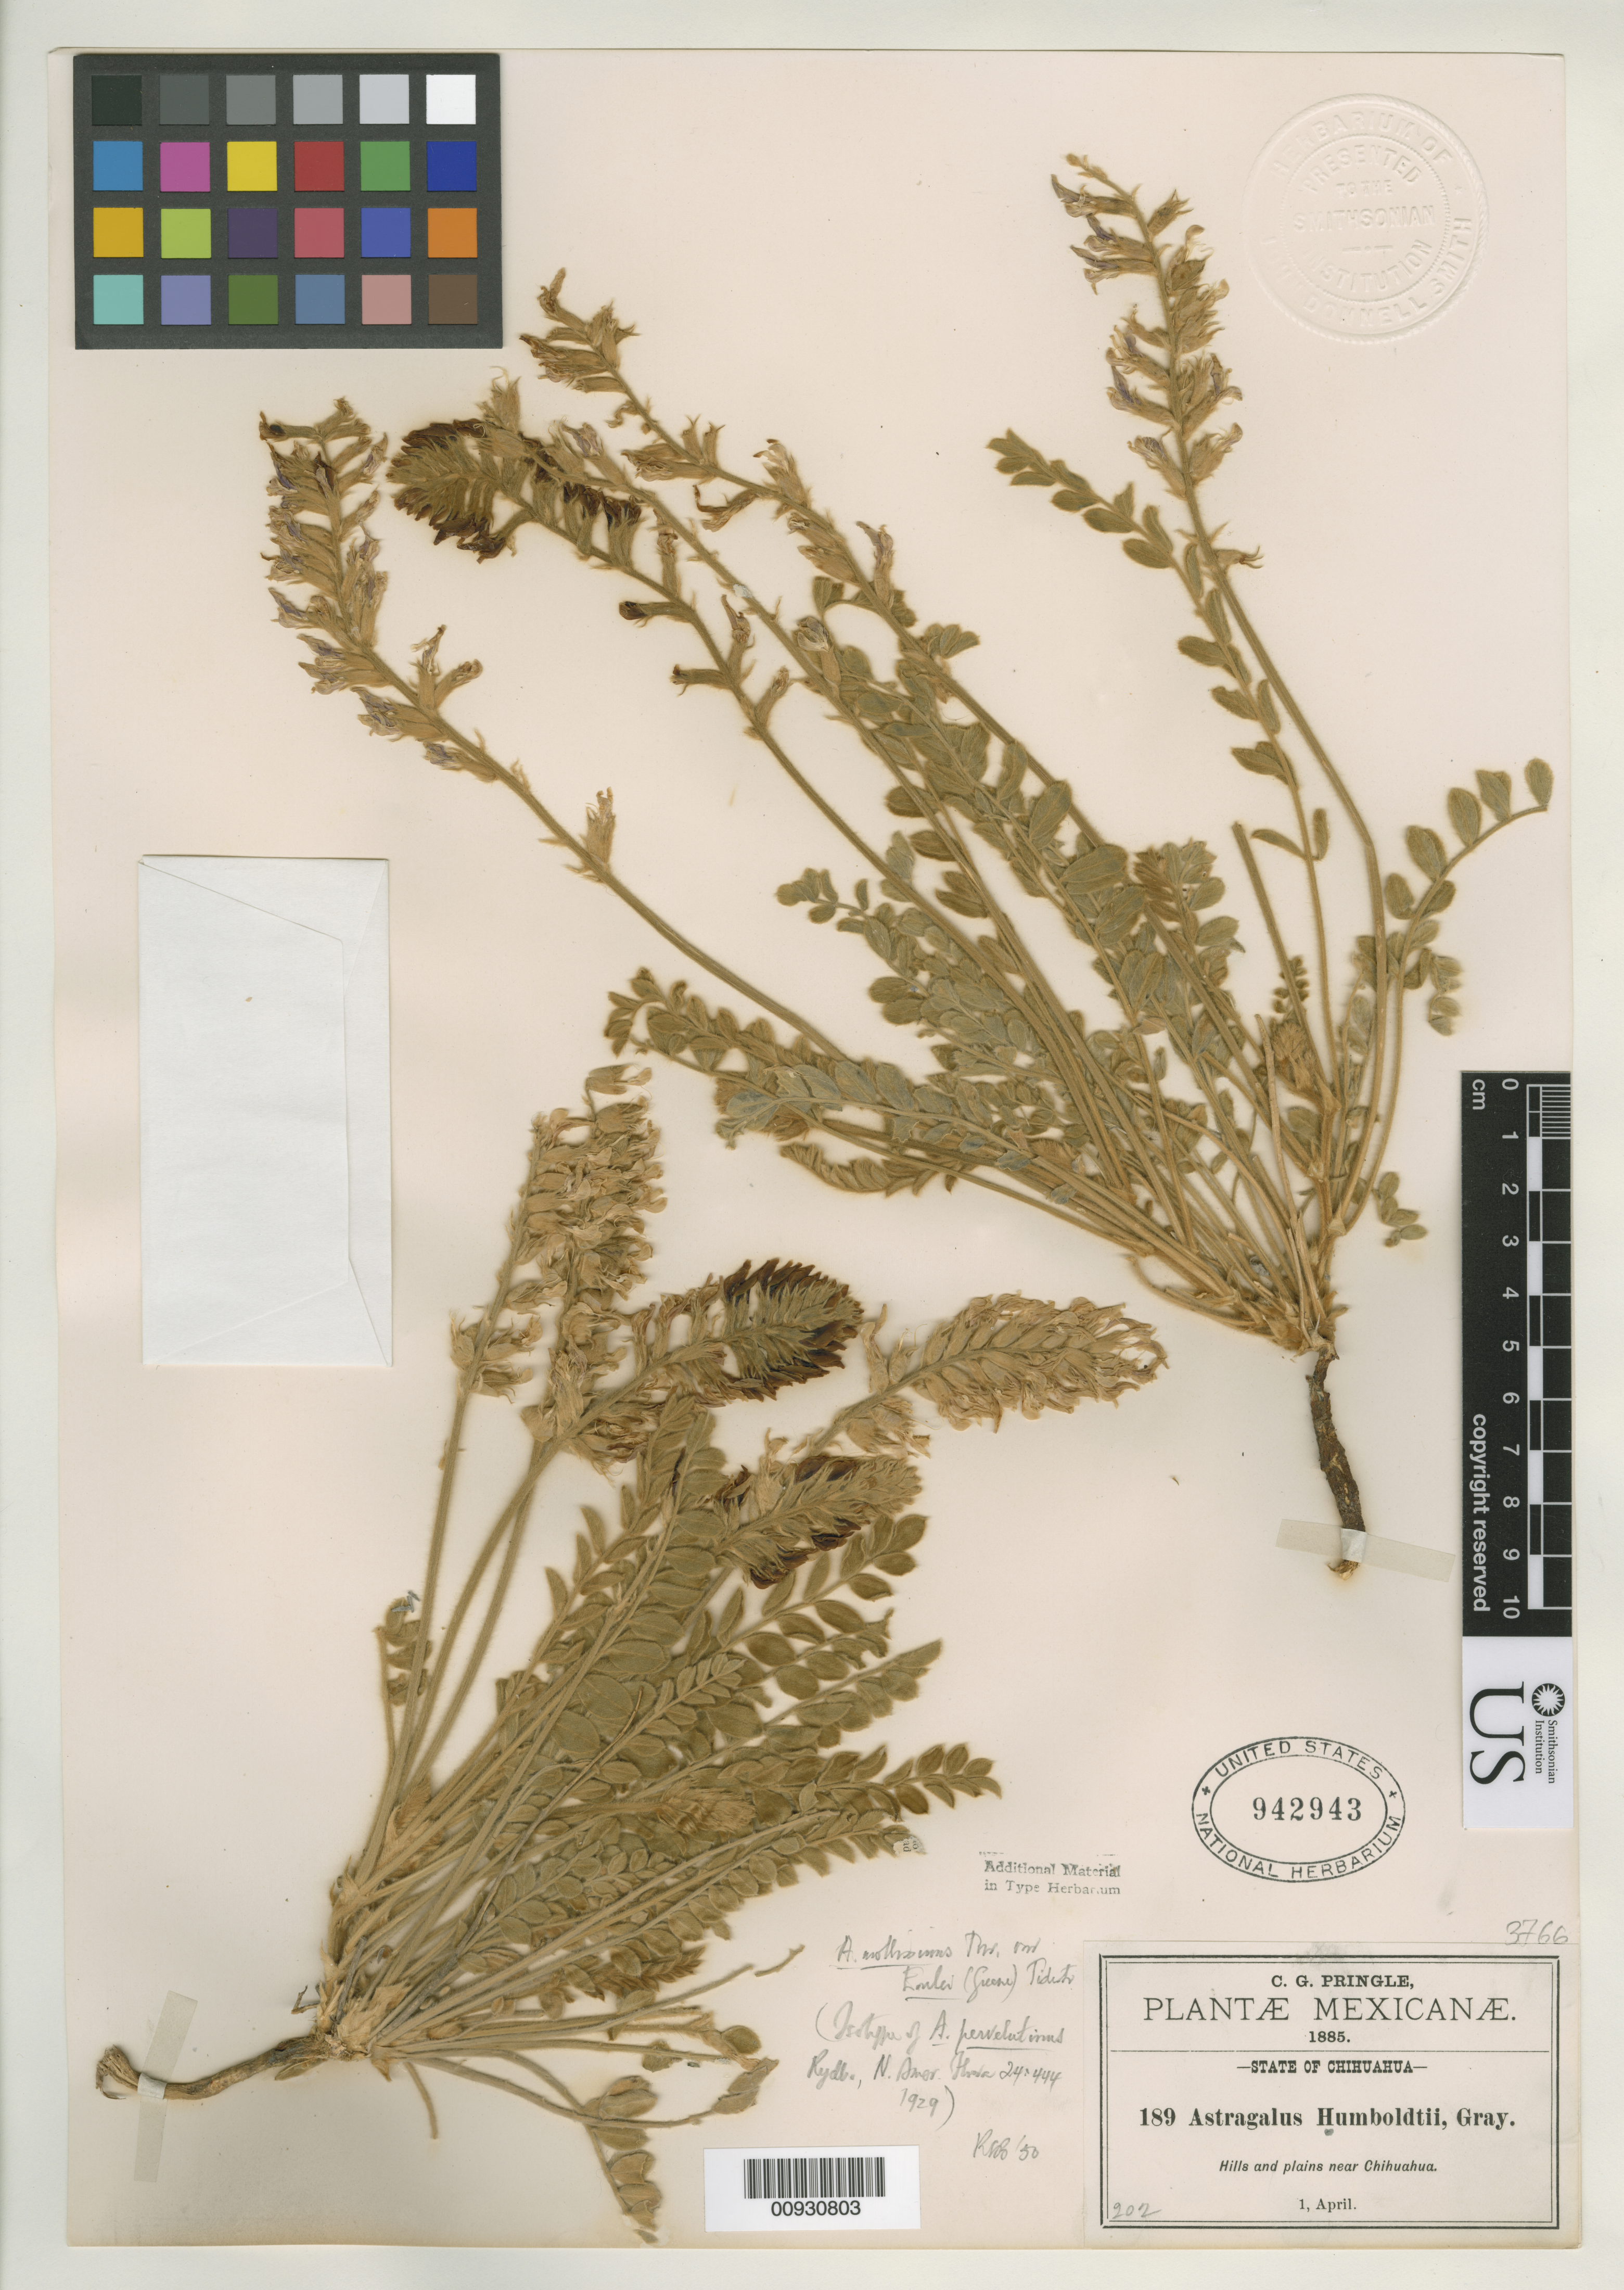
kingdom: Plantae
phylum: Tracheophyta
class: Magnoliopsida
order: Fabales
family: Fabaceae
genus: Astragalus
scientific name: Astragalus pervelutinus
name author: Rydb.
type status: Isotype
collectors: C. G. Pringle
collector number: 189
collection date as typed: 01 Apr 1885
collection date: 1885-04-01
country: Mexico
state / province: Chihuahua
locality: Near Chihuahua.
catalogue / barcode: US 942943